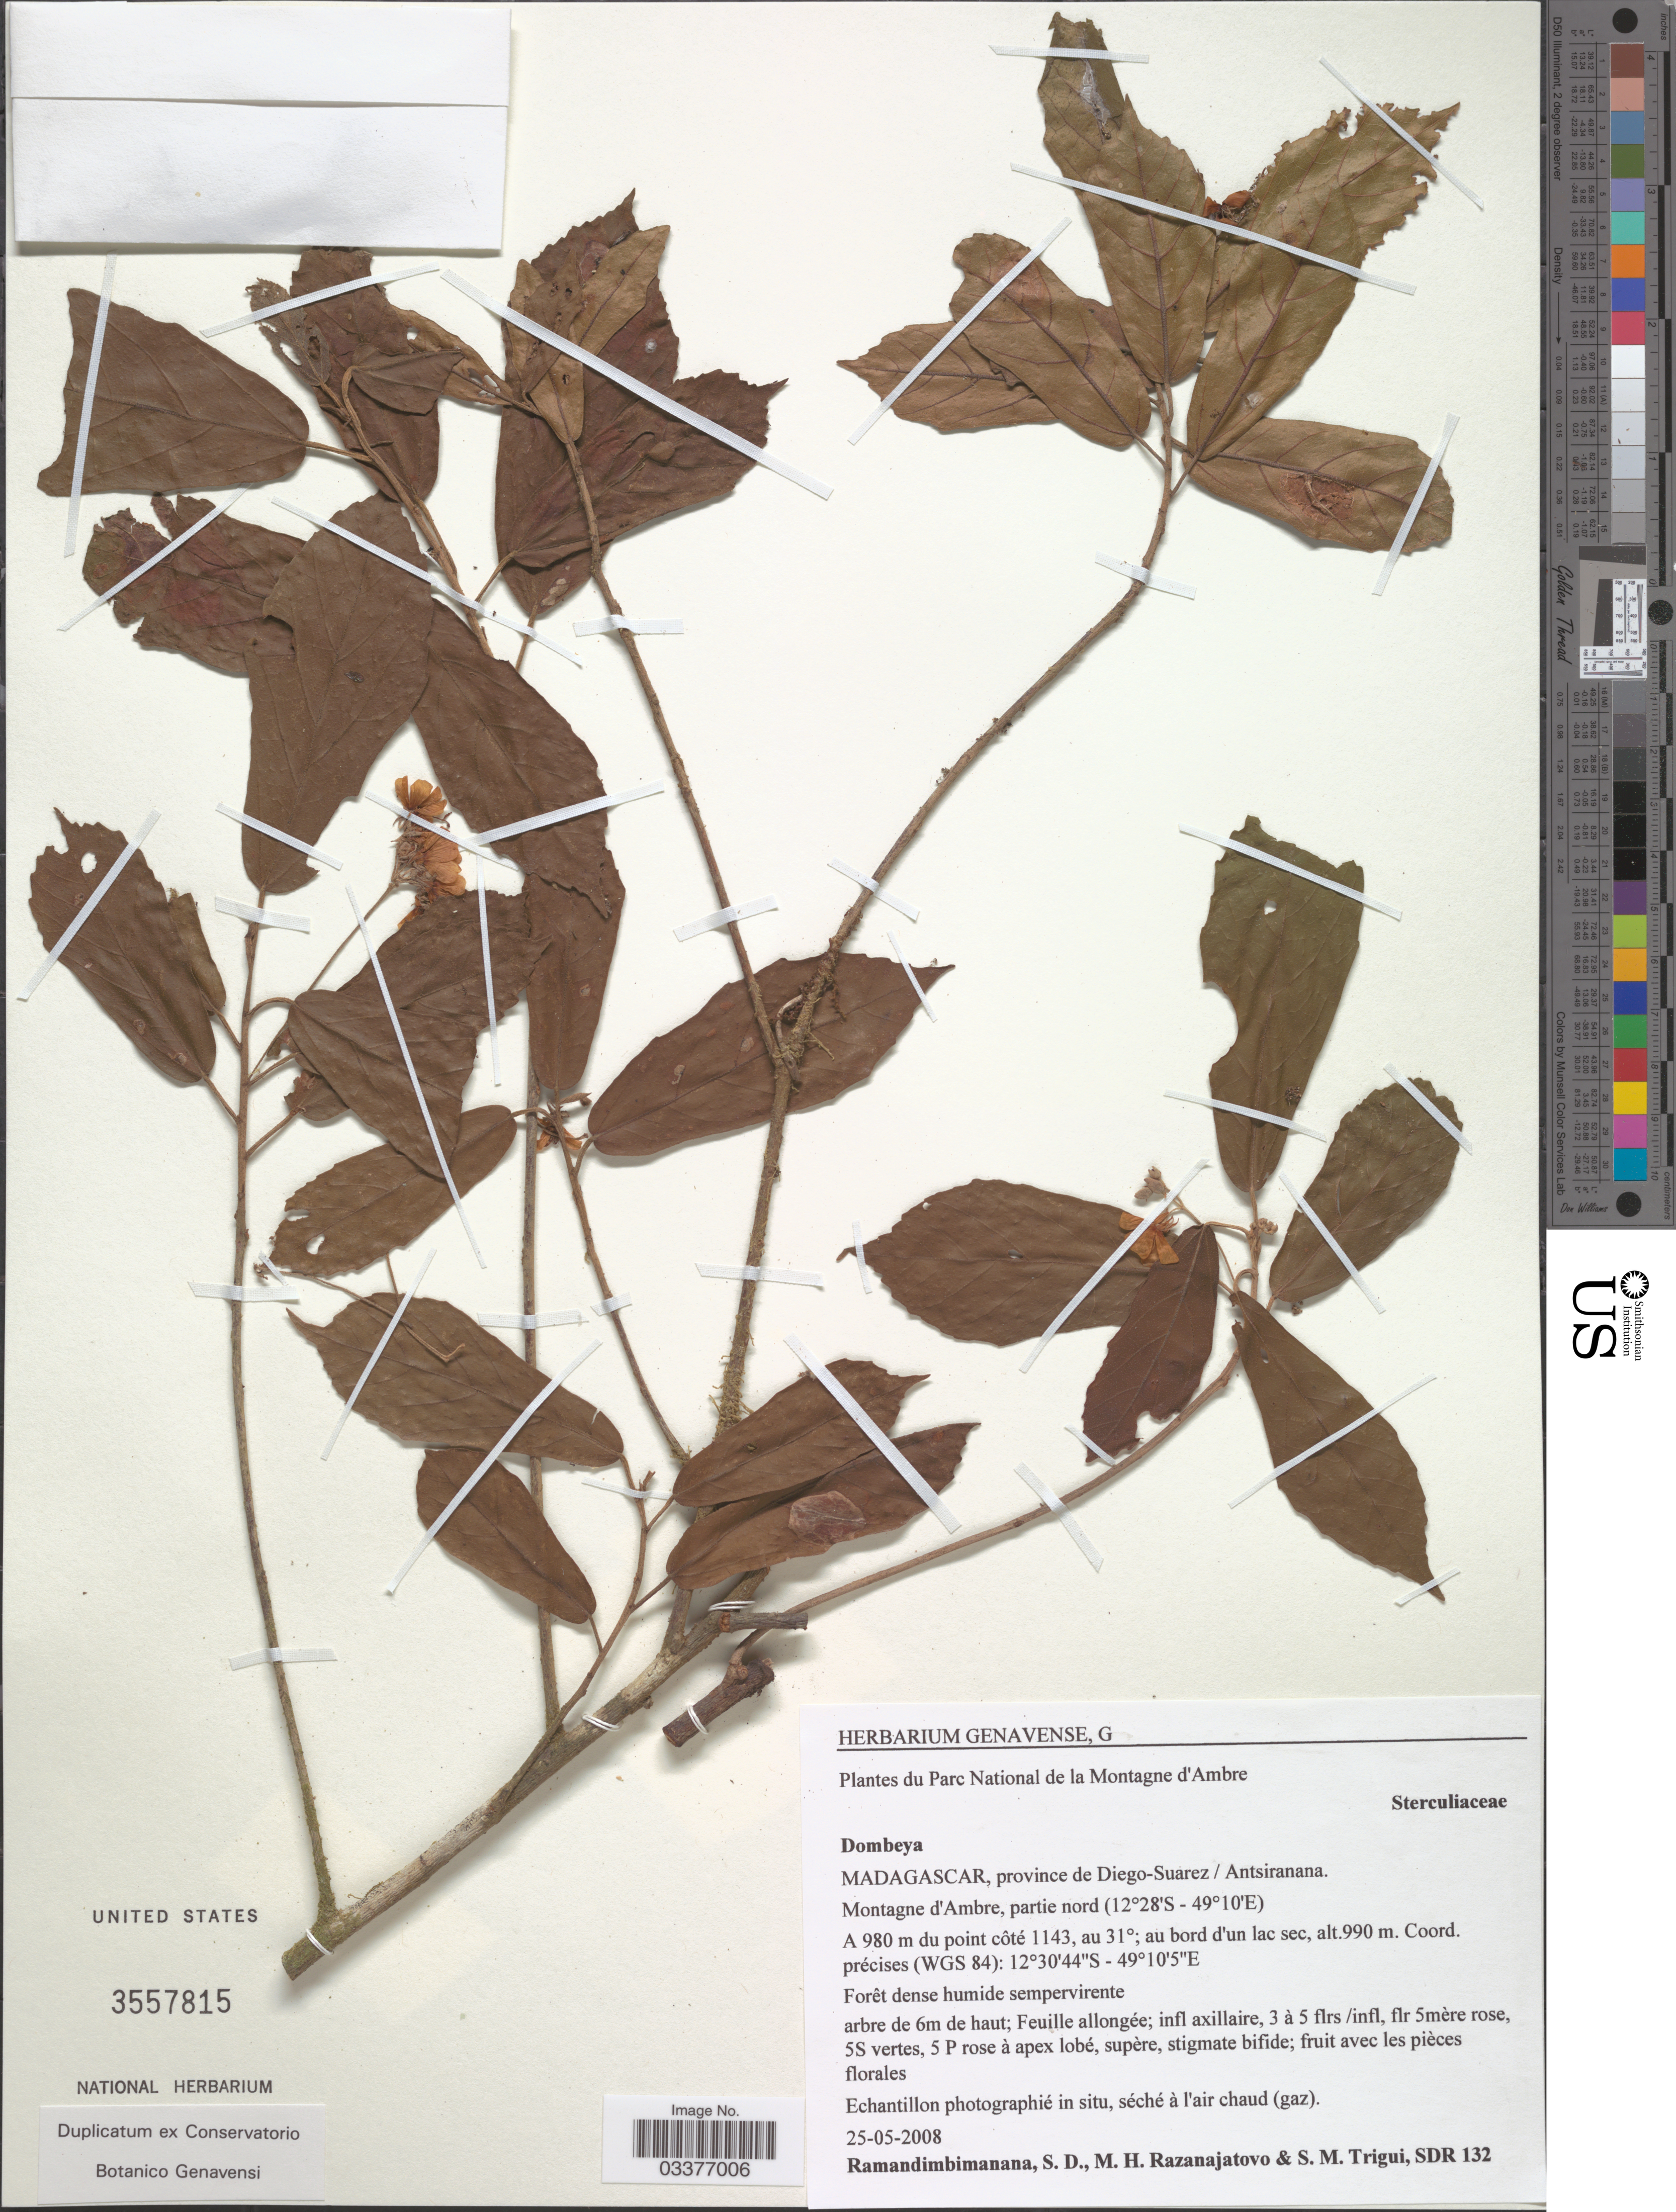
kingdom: Plantae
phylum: Tracheophyta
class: Magnoliopsida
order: Malvales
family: Malvaceae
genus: Dombeya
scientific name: Dombeya sp.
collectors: S. Ramandimbimanana, M. Razanajatovo & S. Trigui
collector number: SDR 132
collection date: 2008-05-25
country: Madagascar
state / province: Diana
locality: Province de Diego-Suarez, Montagne d'Ambre, partie nord. A 980 m du point côté 1143, au 31°.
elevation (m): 990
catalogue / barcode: US 3557815